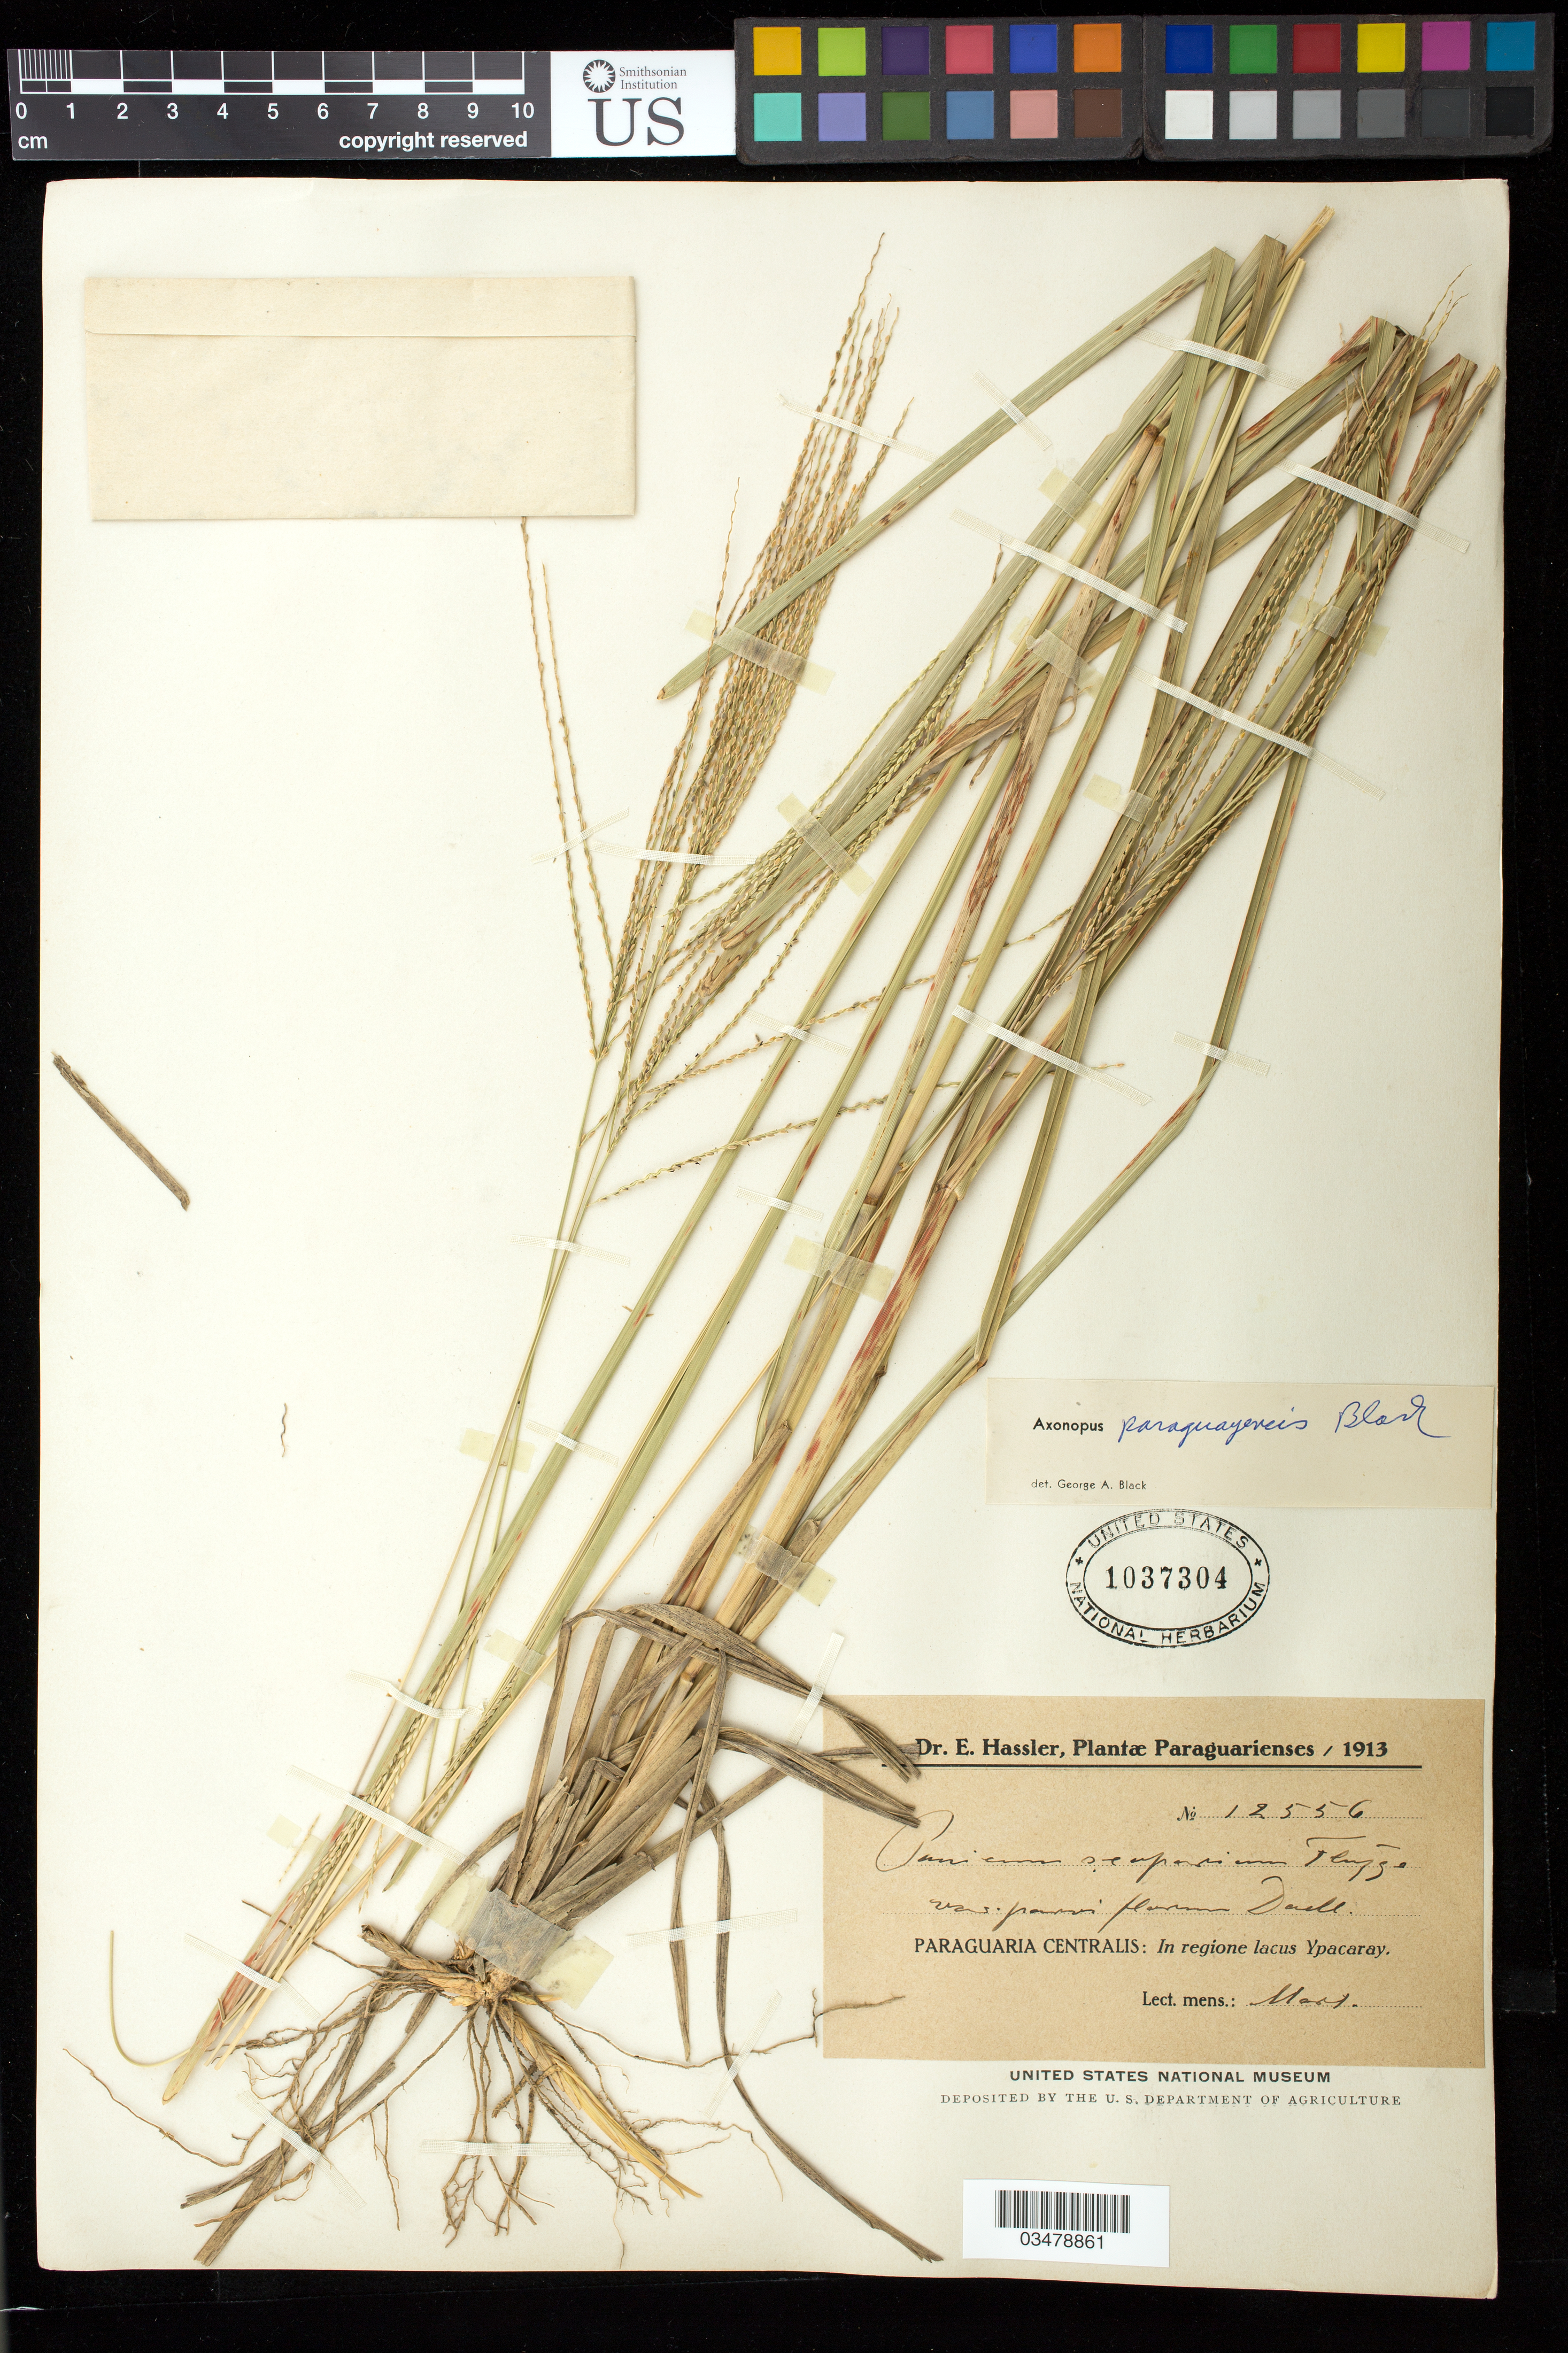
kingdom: Plantae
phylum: Tracheophyta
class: Liliopsida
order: Poales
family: Poaceae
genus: Axonopus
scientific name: Axonopus pubivaginatus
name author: Henr.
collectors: E. Hassler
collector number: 12556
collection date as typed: Jan 1913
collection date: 1913-01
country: Paraguay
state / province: Central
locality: In regione lacus Ypacaray.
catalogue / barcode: US 1037304